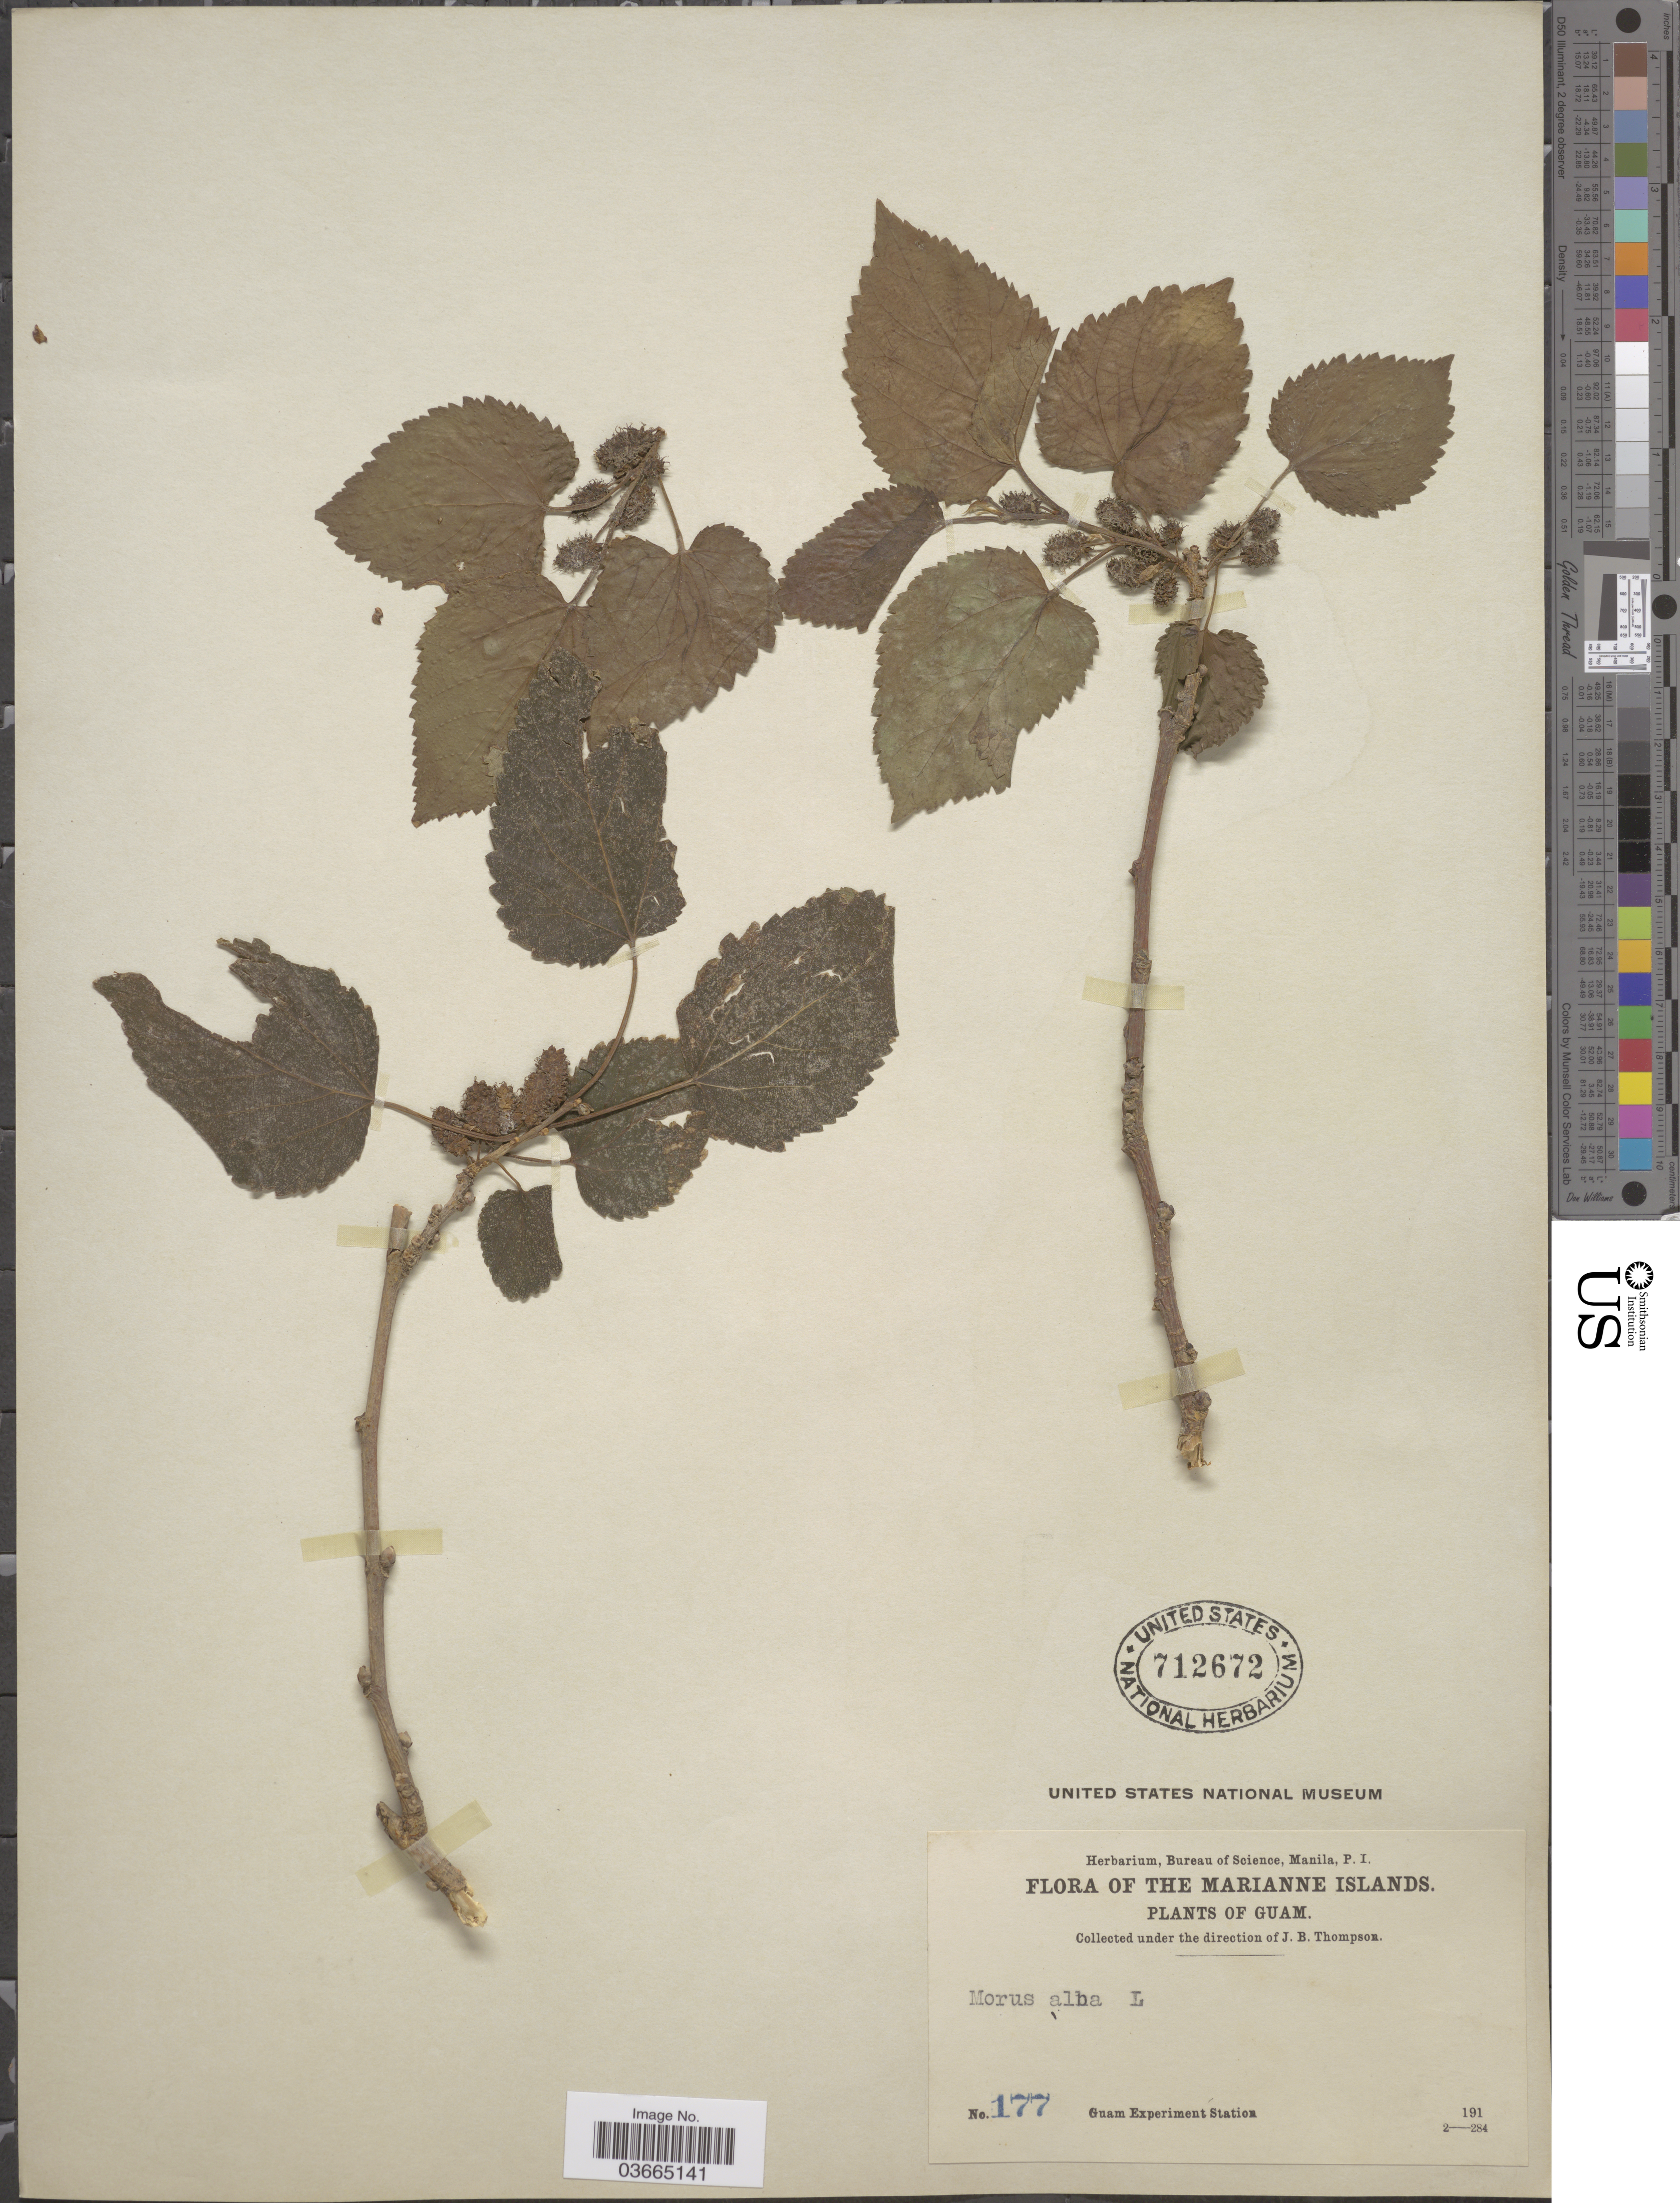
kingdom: Plantae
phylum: Tracheophyta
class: Magnoliopsida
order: Rosales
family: Moraceae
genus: Morus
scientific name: Morus alba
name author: L.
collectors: Guam Exp. Sta.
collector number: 177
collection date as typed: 191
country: Guam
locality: The Marianne Islands.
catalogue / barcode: US 712672